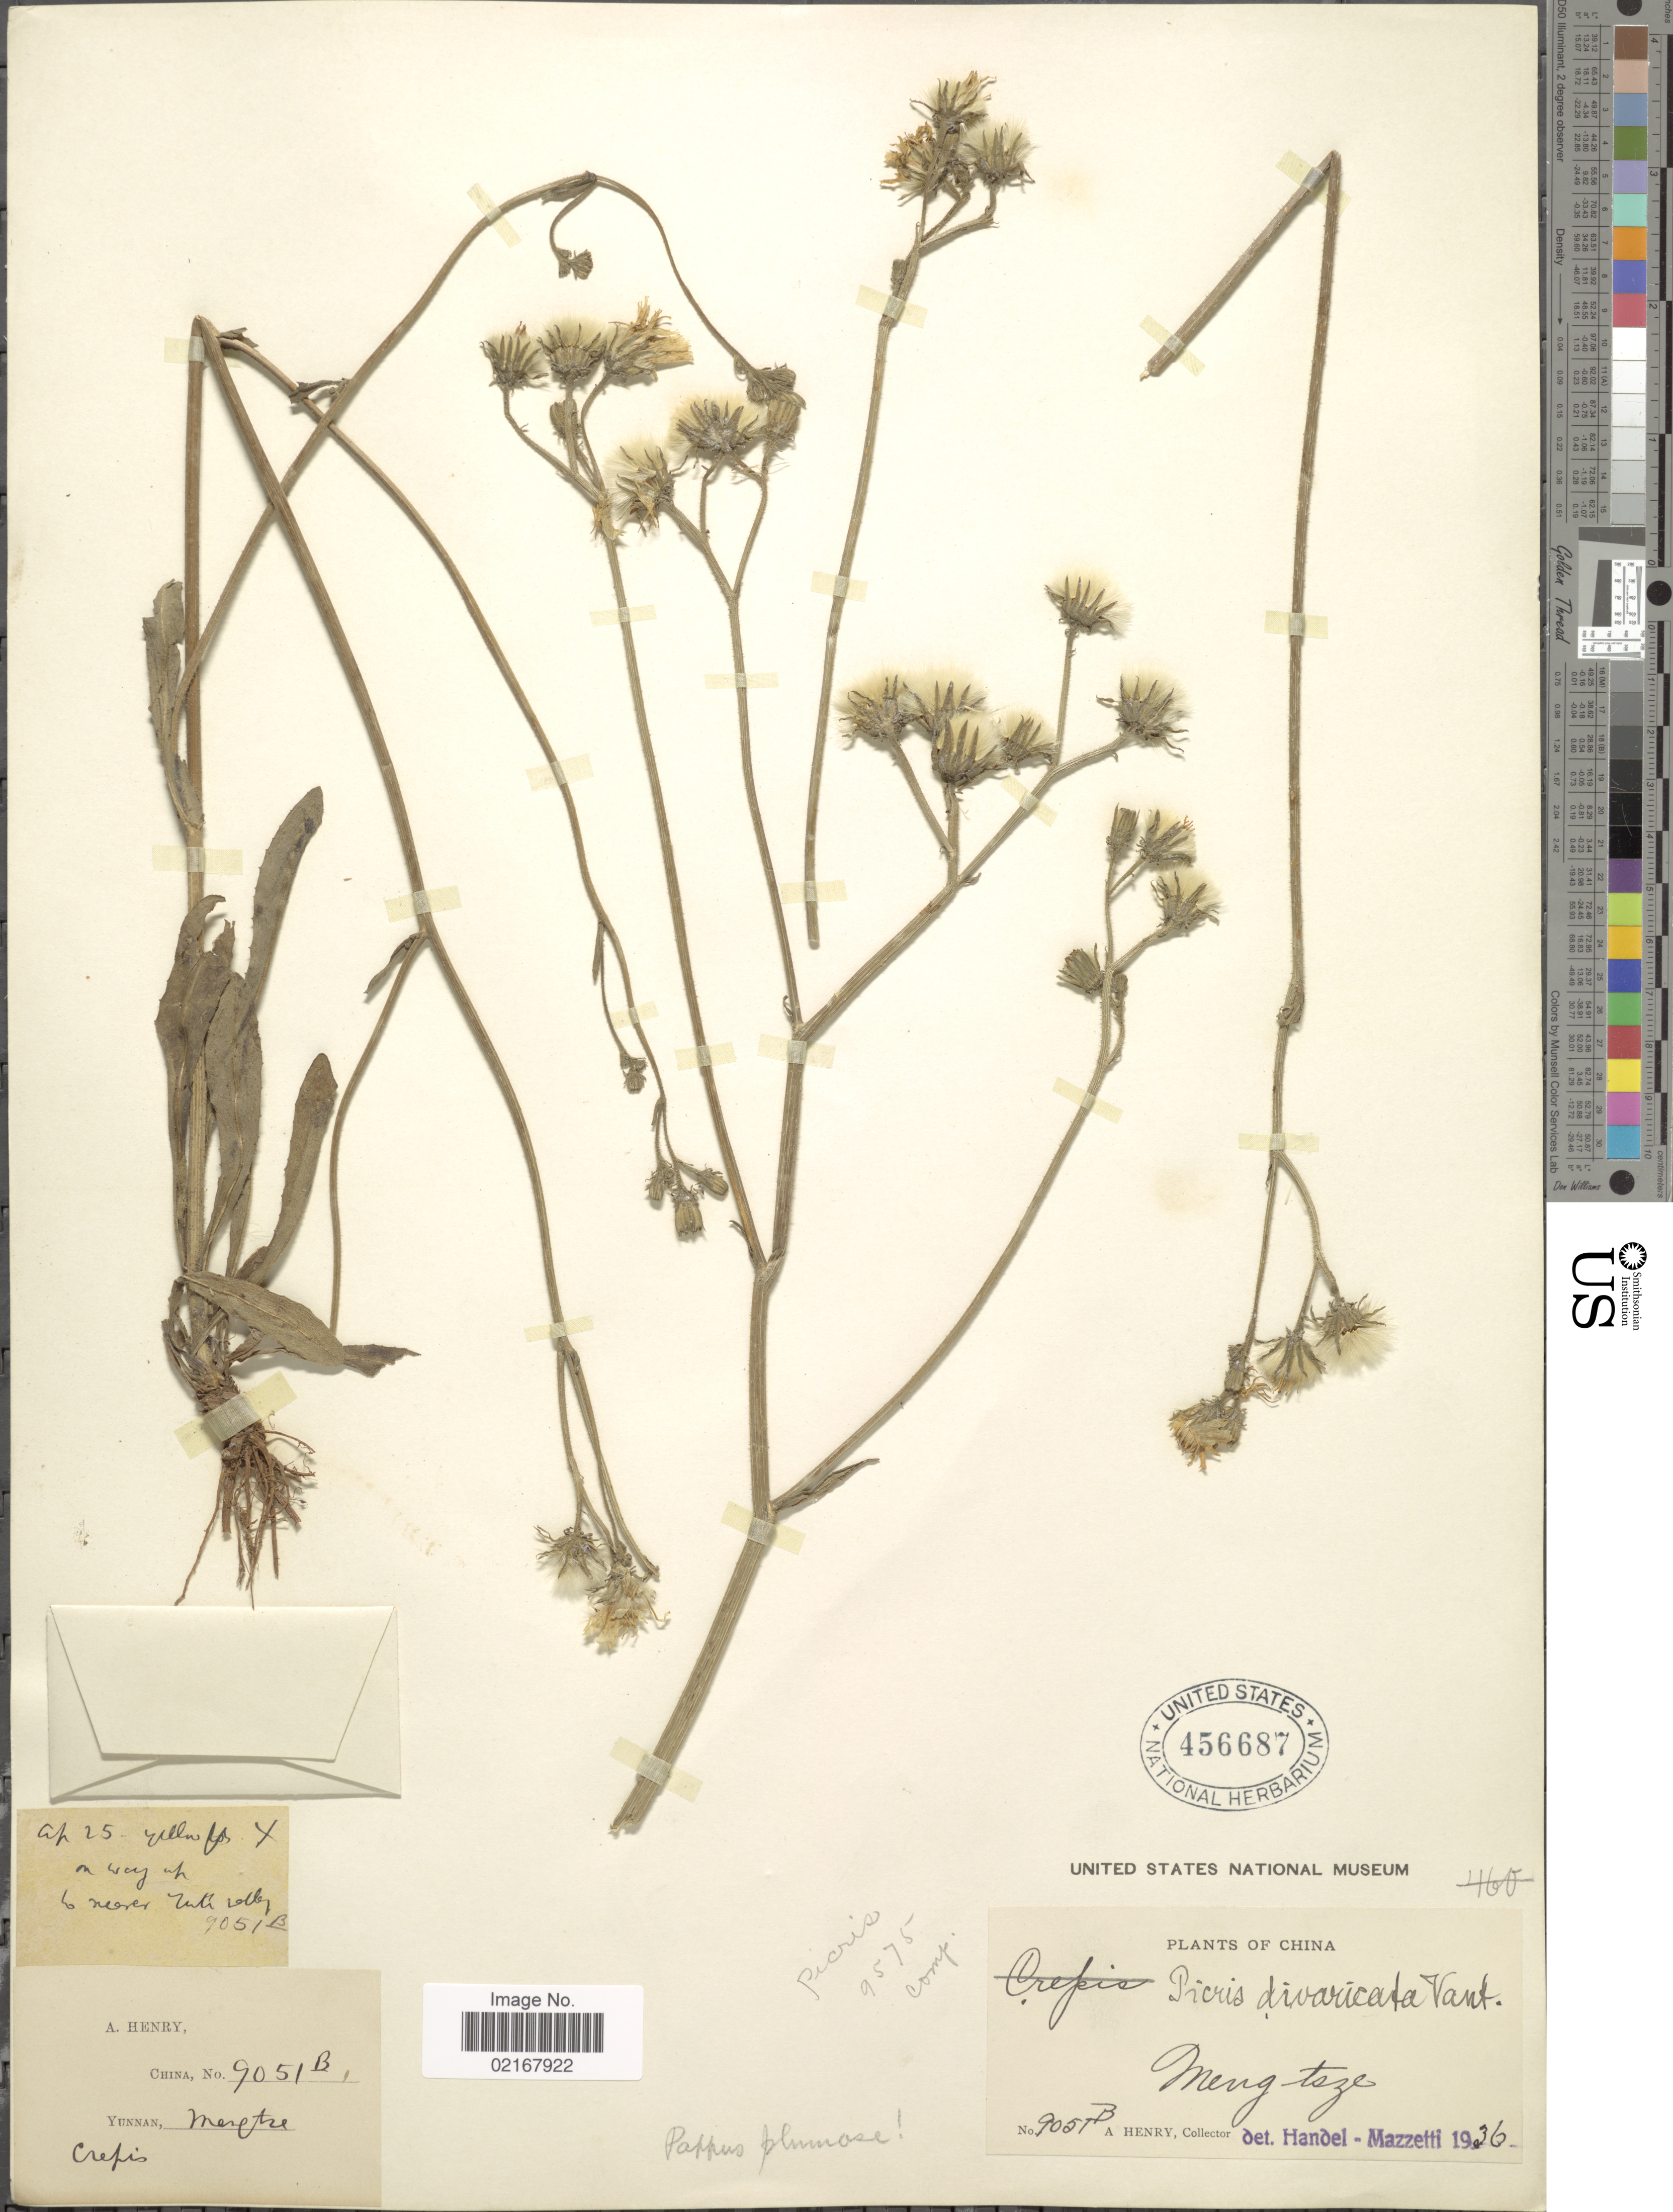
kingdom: Plantae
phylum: Tracheophyta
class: Magnoliopsida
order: Asterales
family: Asteraceae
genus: Picris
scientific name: Picris divaricata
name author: Vaniot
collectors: A. Henry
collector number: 9051 B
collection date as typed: Transcribed d/m/y: /4/25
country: China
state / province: Yunnan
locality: Mengtze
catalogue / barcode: US 456687